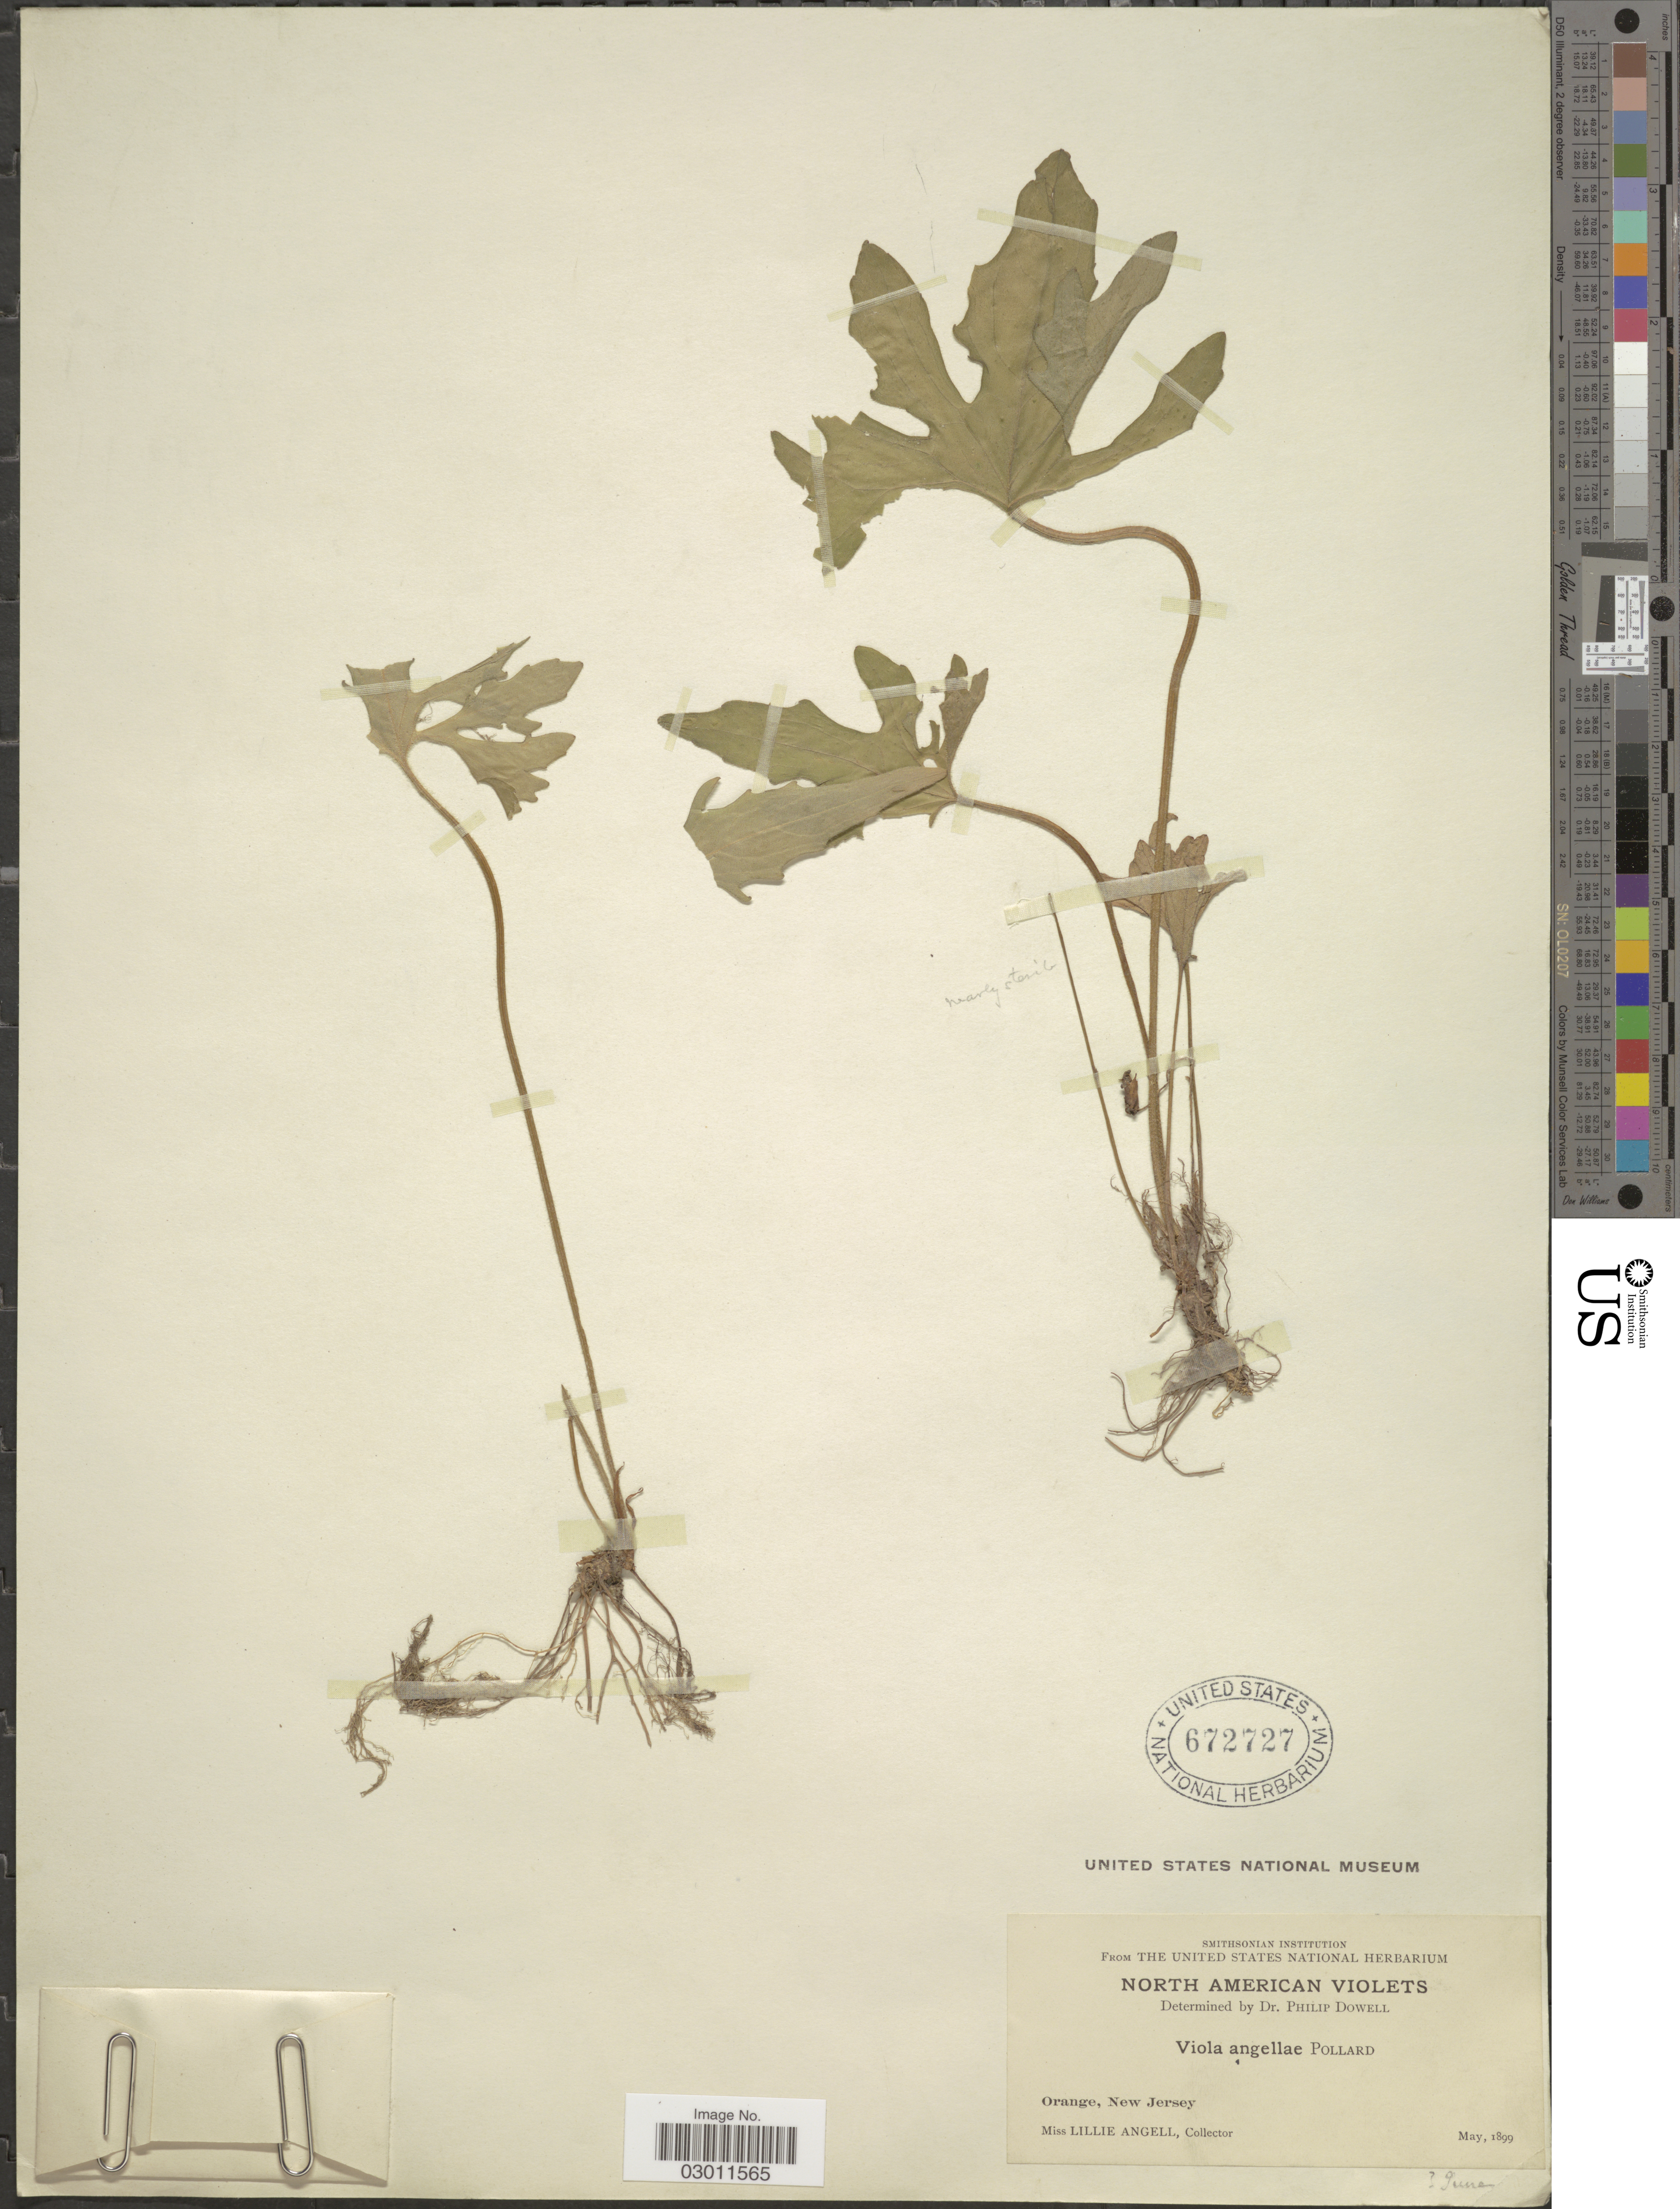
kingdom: Plantae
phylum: Tracheophyta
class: Magnoliopsida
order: Malpighiales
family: Violaceae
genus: Viola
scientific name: Viola x angellae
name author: Pollard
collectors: L. Angell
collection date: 1899-05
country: United States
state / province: New Jersey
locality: Orange.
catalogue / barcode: US 672727